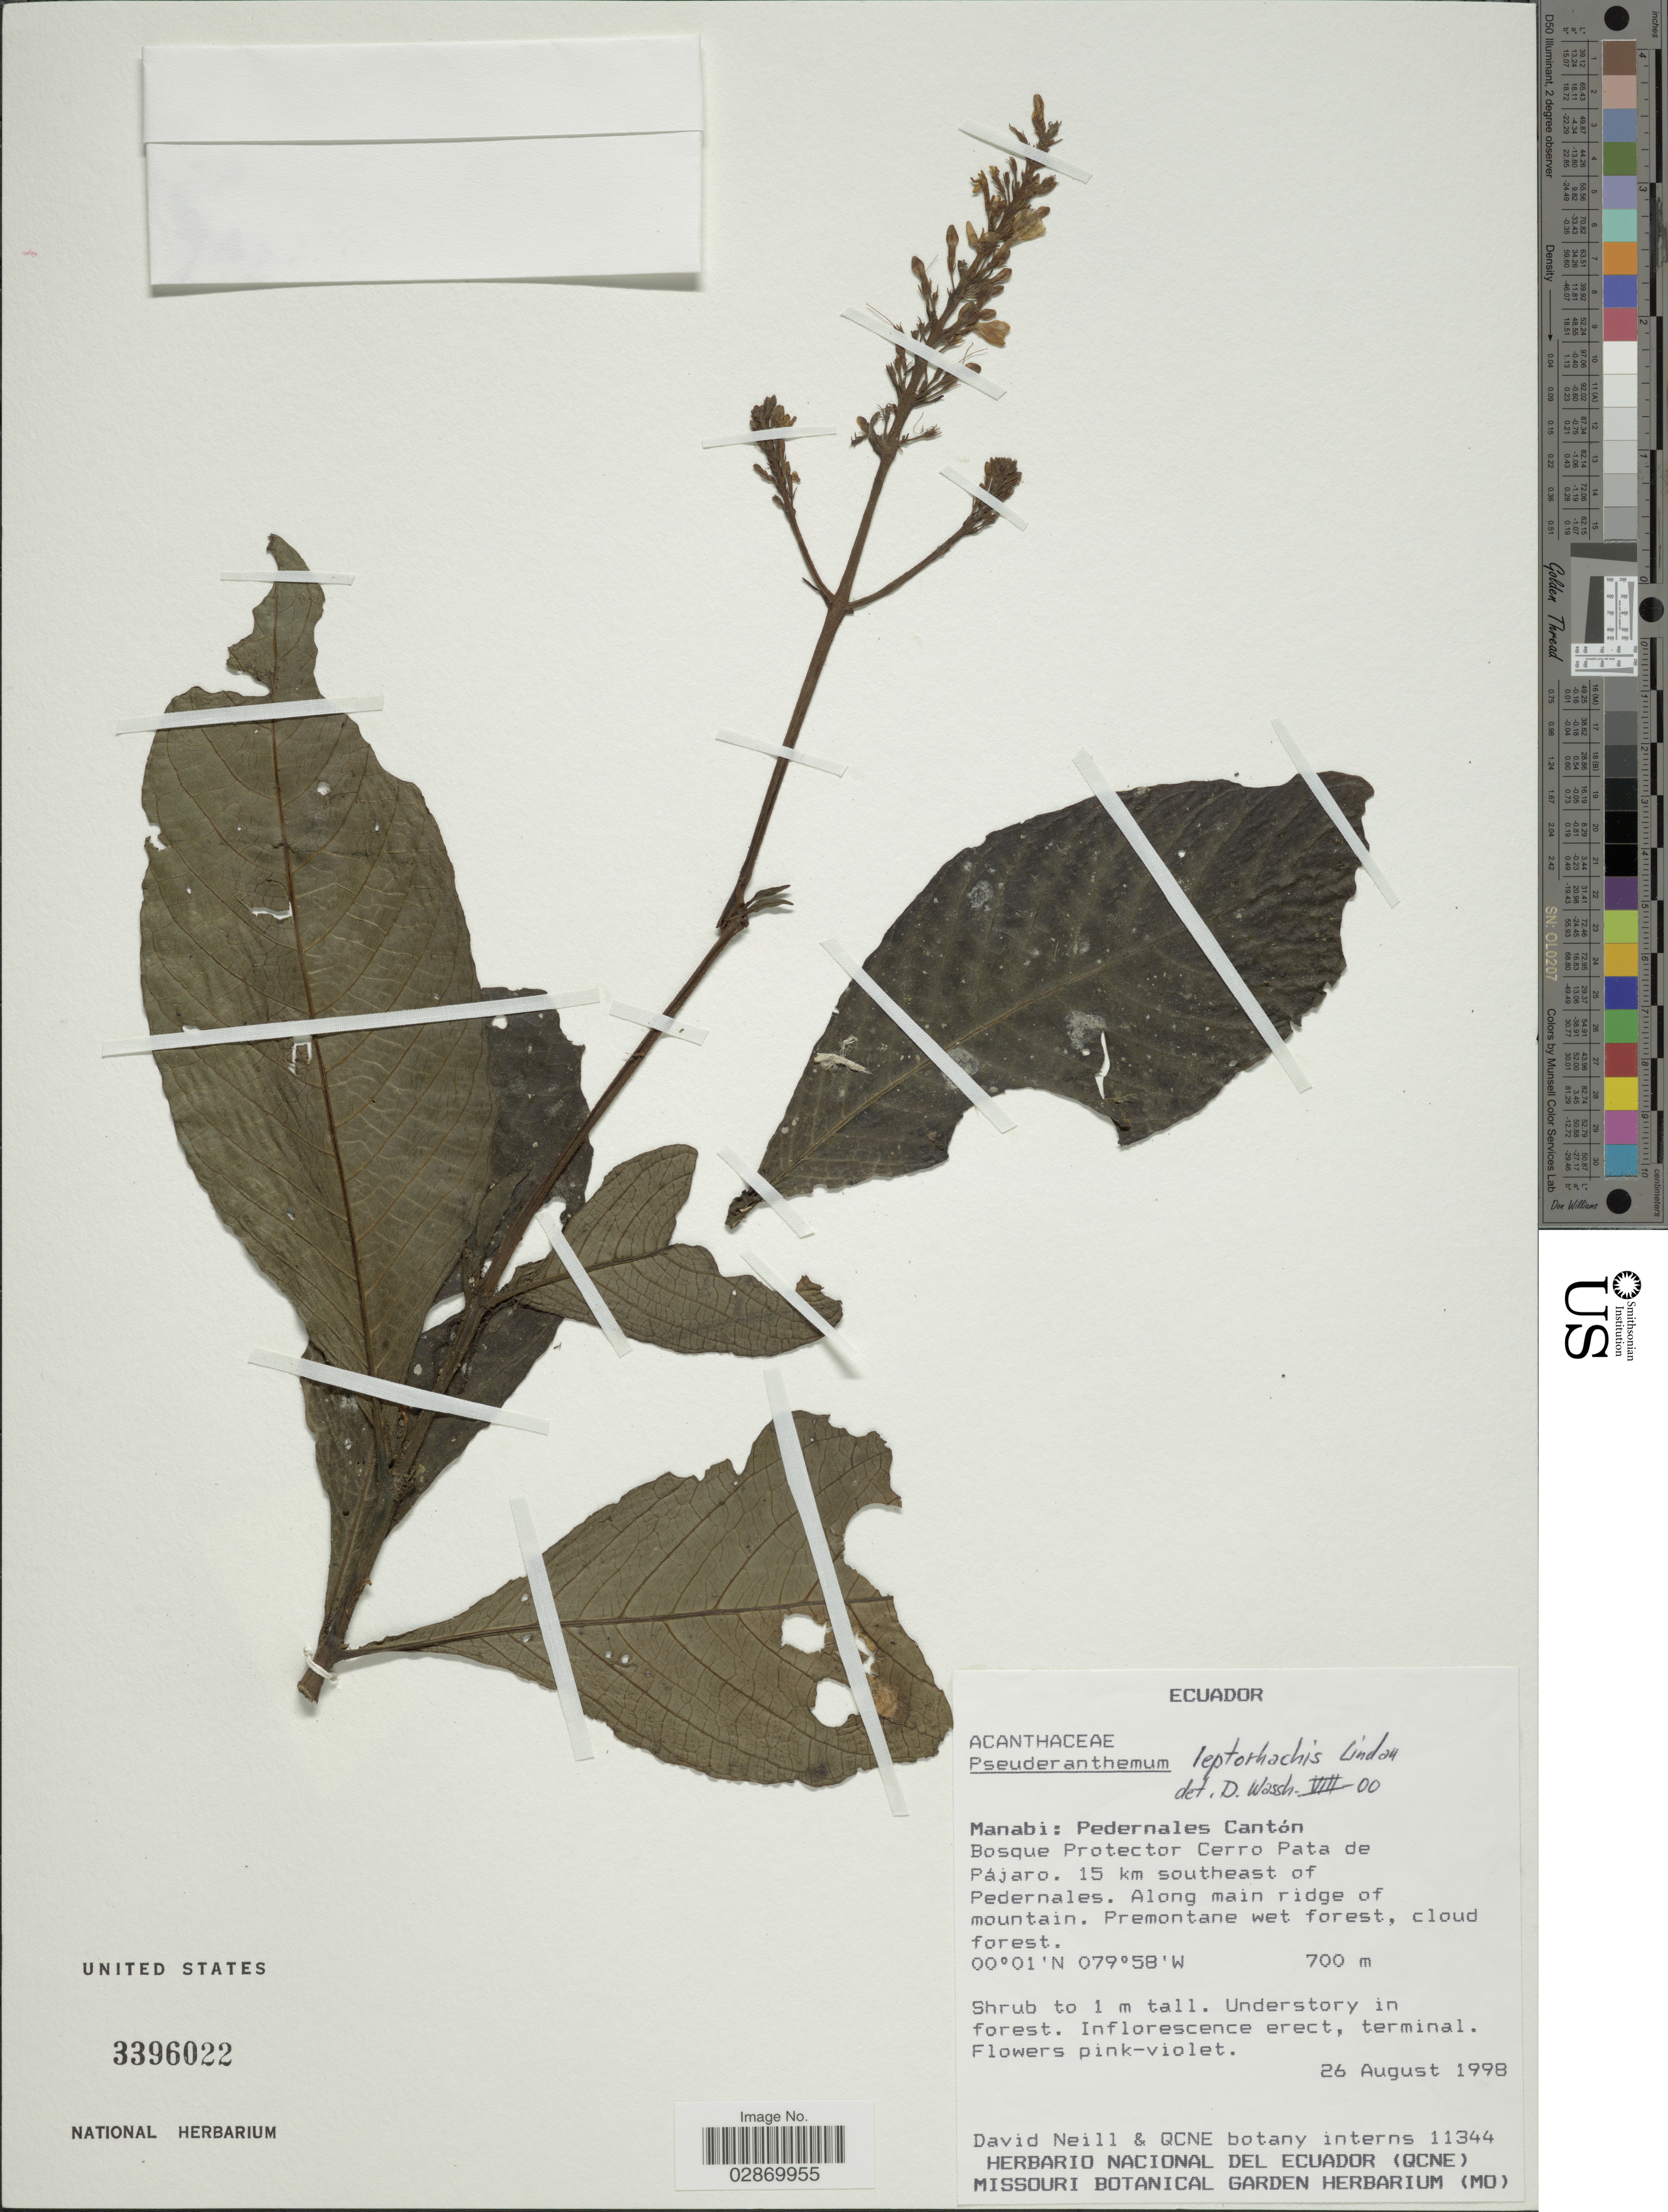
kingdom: Plantae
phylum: Tracheophyta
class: Magnoliopsida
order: Lamiales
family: Acanthaceae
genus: Pseuderanthemum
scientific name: Pseuderanthemum leptorhachis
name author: Lindau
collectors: D. Neill & QCNE botany interns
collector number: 11344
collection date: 1998-08-26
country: Ecuador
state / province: Manabí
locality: Pedernales Cantón, Bosque Protector Cerro Pata de Pájaro, 15 km southeast of Pedernales, Along main ridge of mountain.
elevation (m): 700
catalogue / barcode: US 3396022